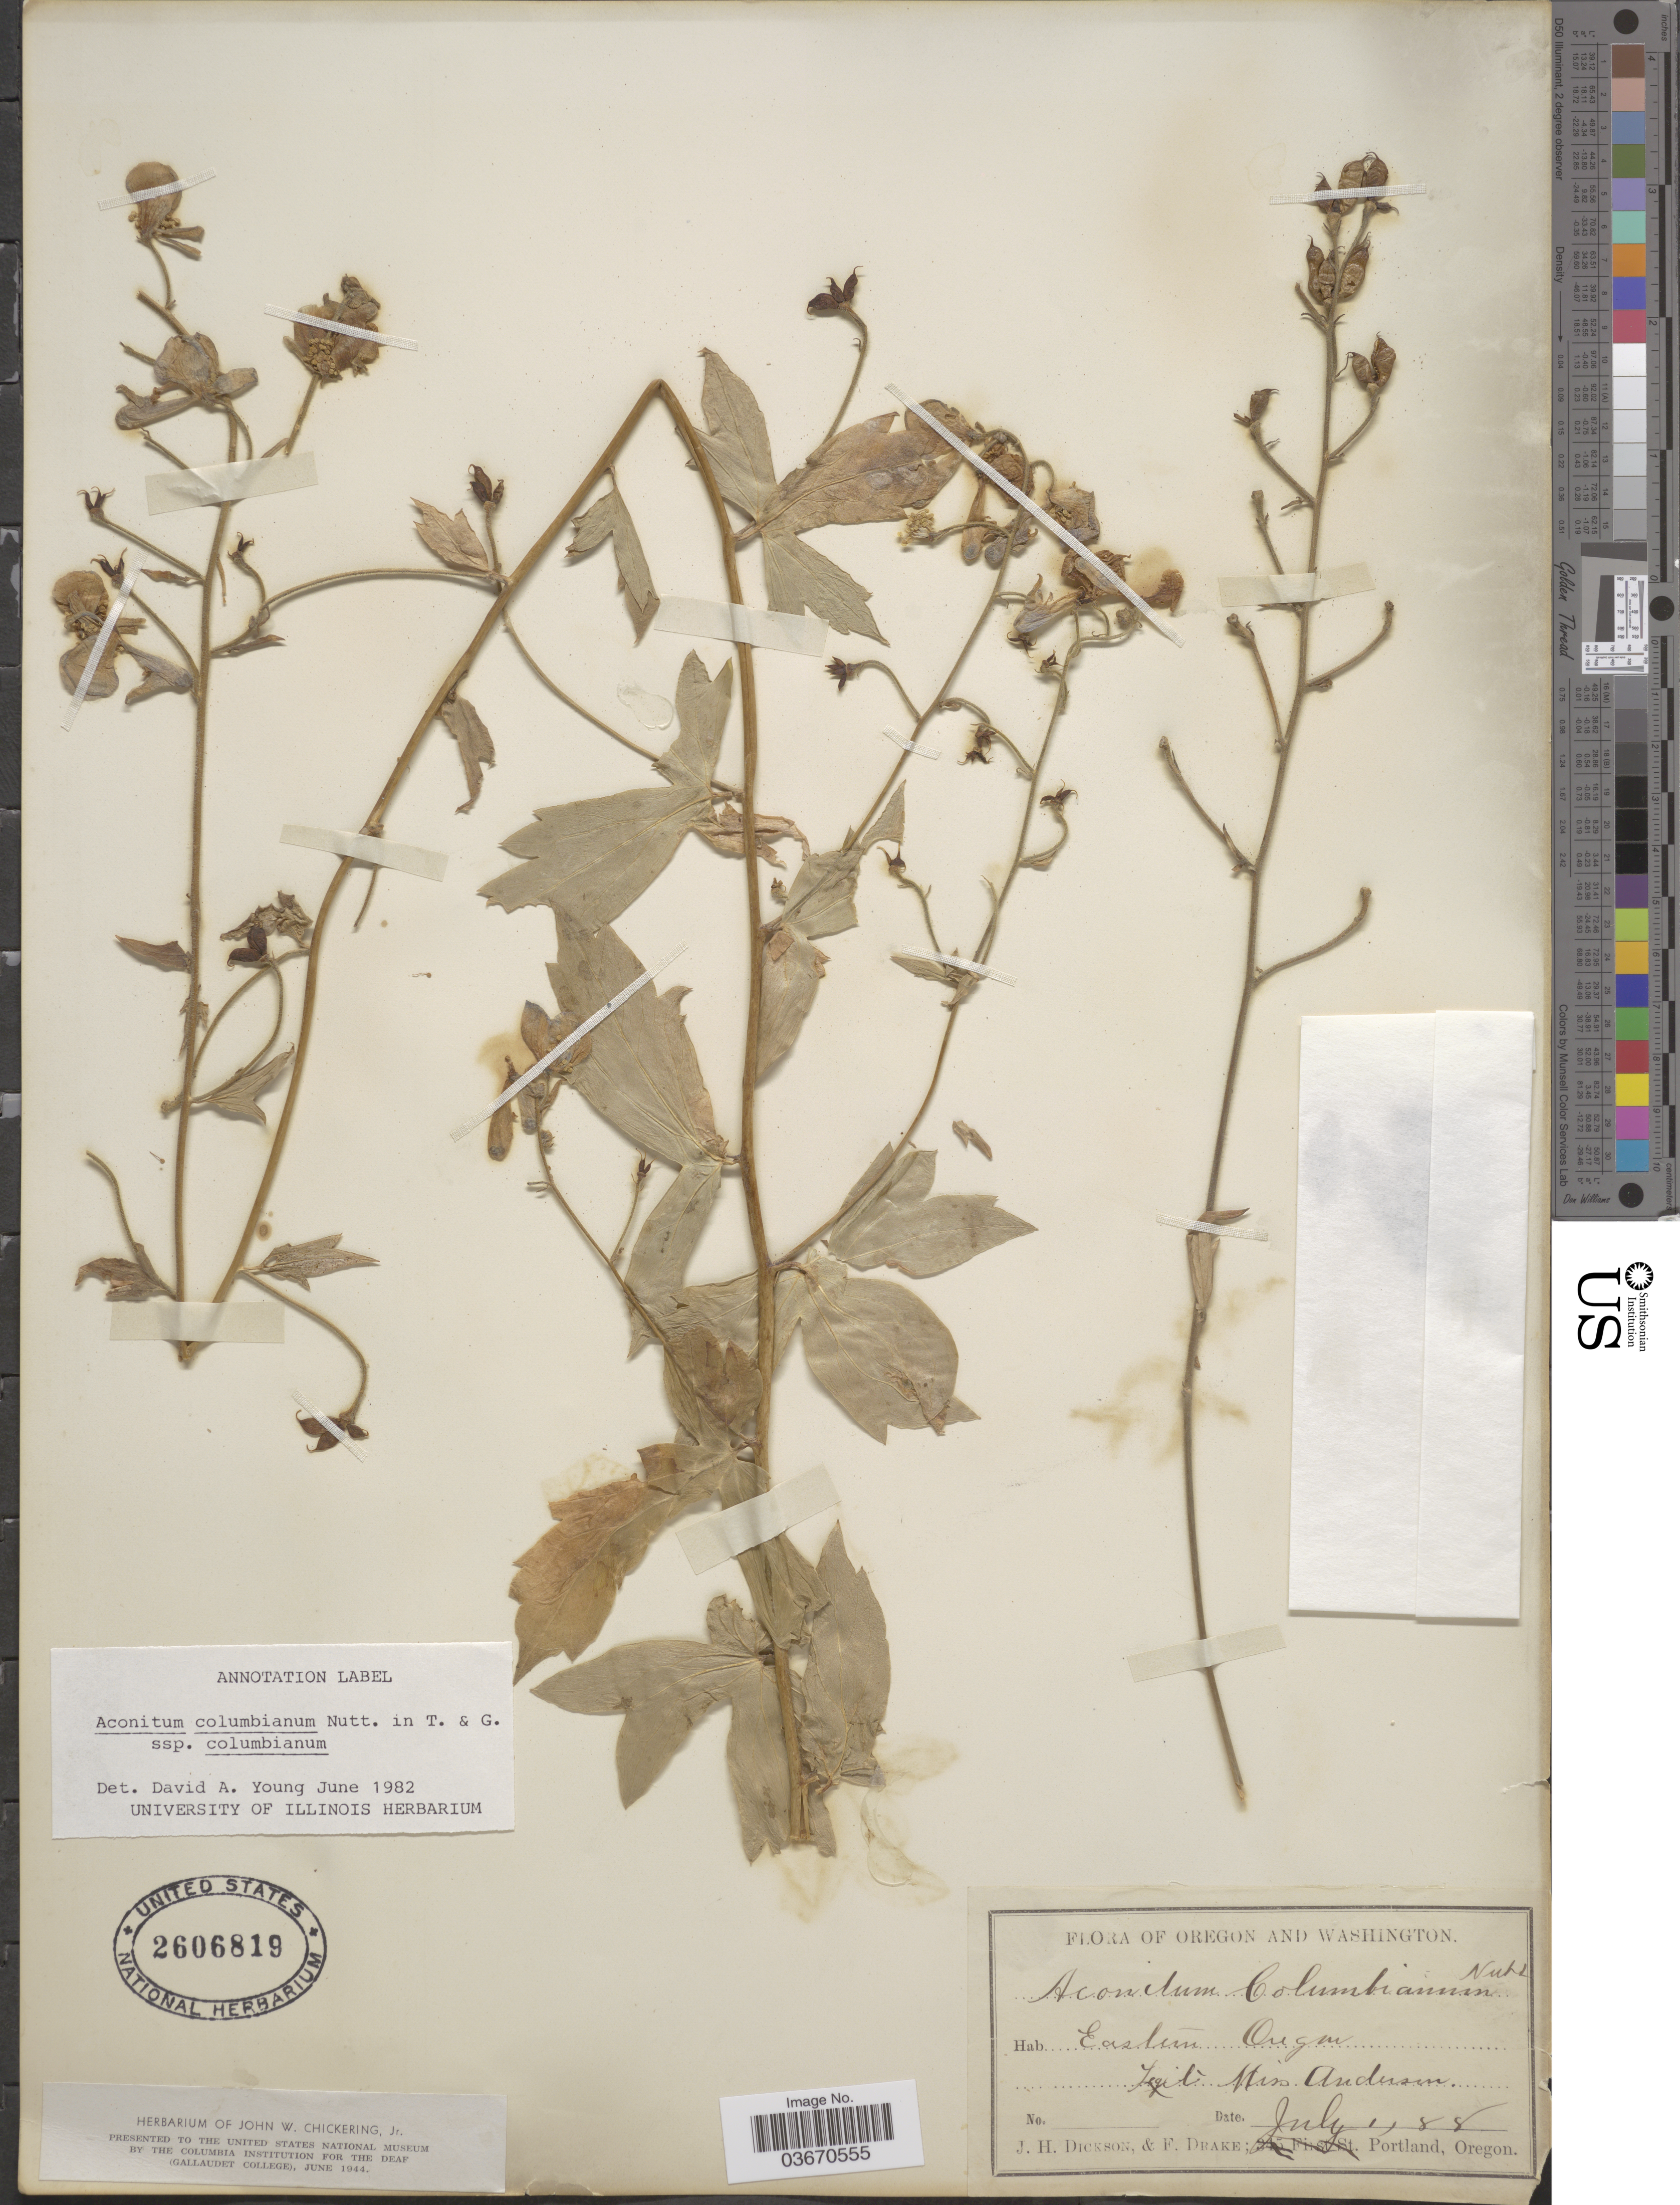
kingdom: Plantae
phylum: Tracheophyta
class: Magnoliopsida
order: Ranunculales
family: Ranunculaceae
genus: Aconitum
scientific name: Aconitum columbianum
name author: Nutt.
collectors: Andersen, J. Dickson & F. Drake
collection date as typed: Transcribed d/m/y: 1/7/88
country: United States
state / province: Oregon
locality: Eastern Oregon.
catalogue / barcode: US 2606819